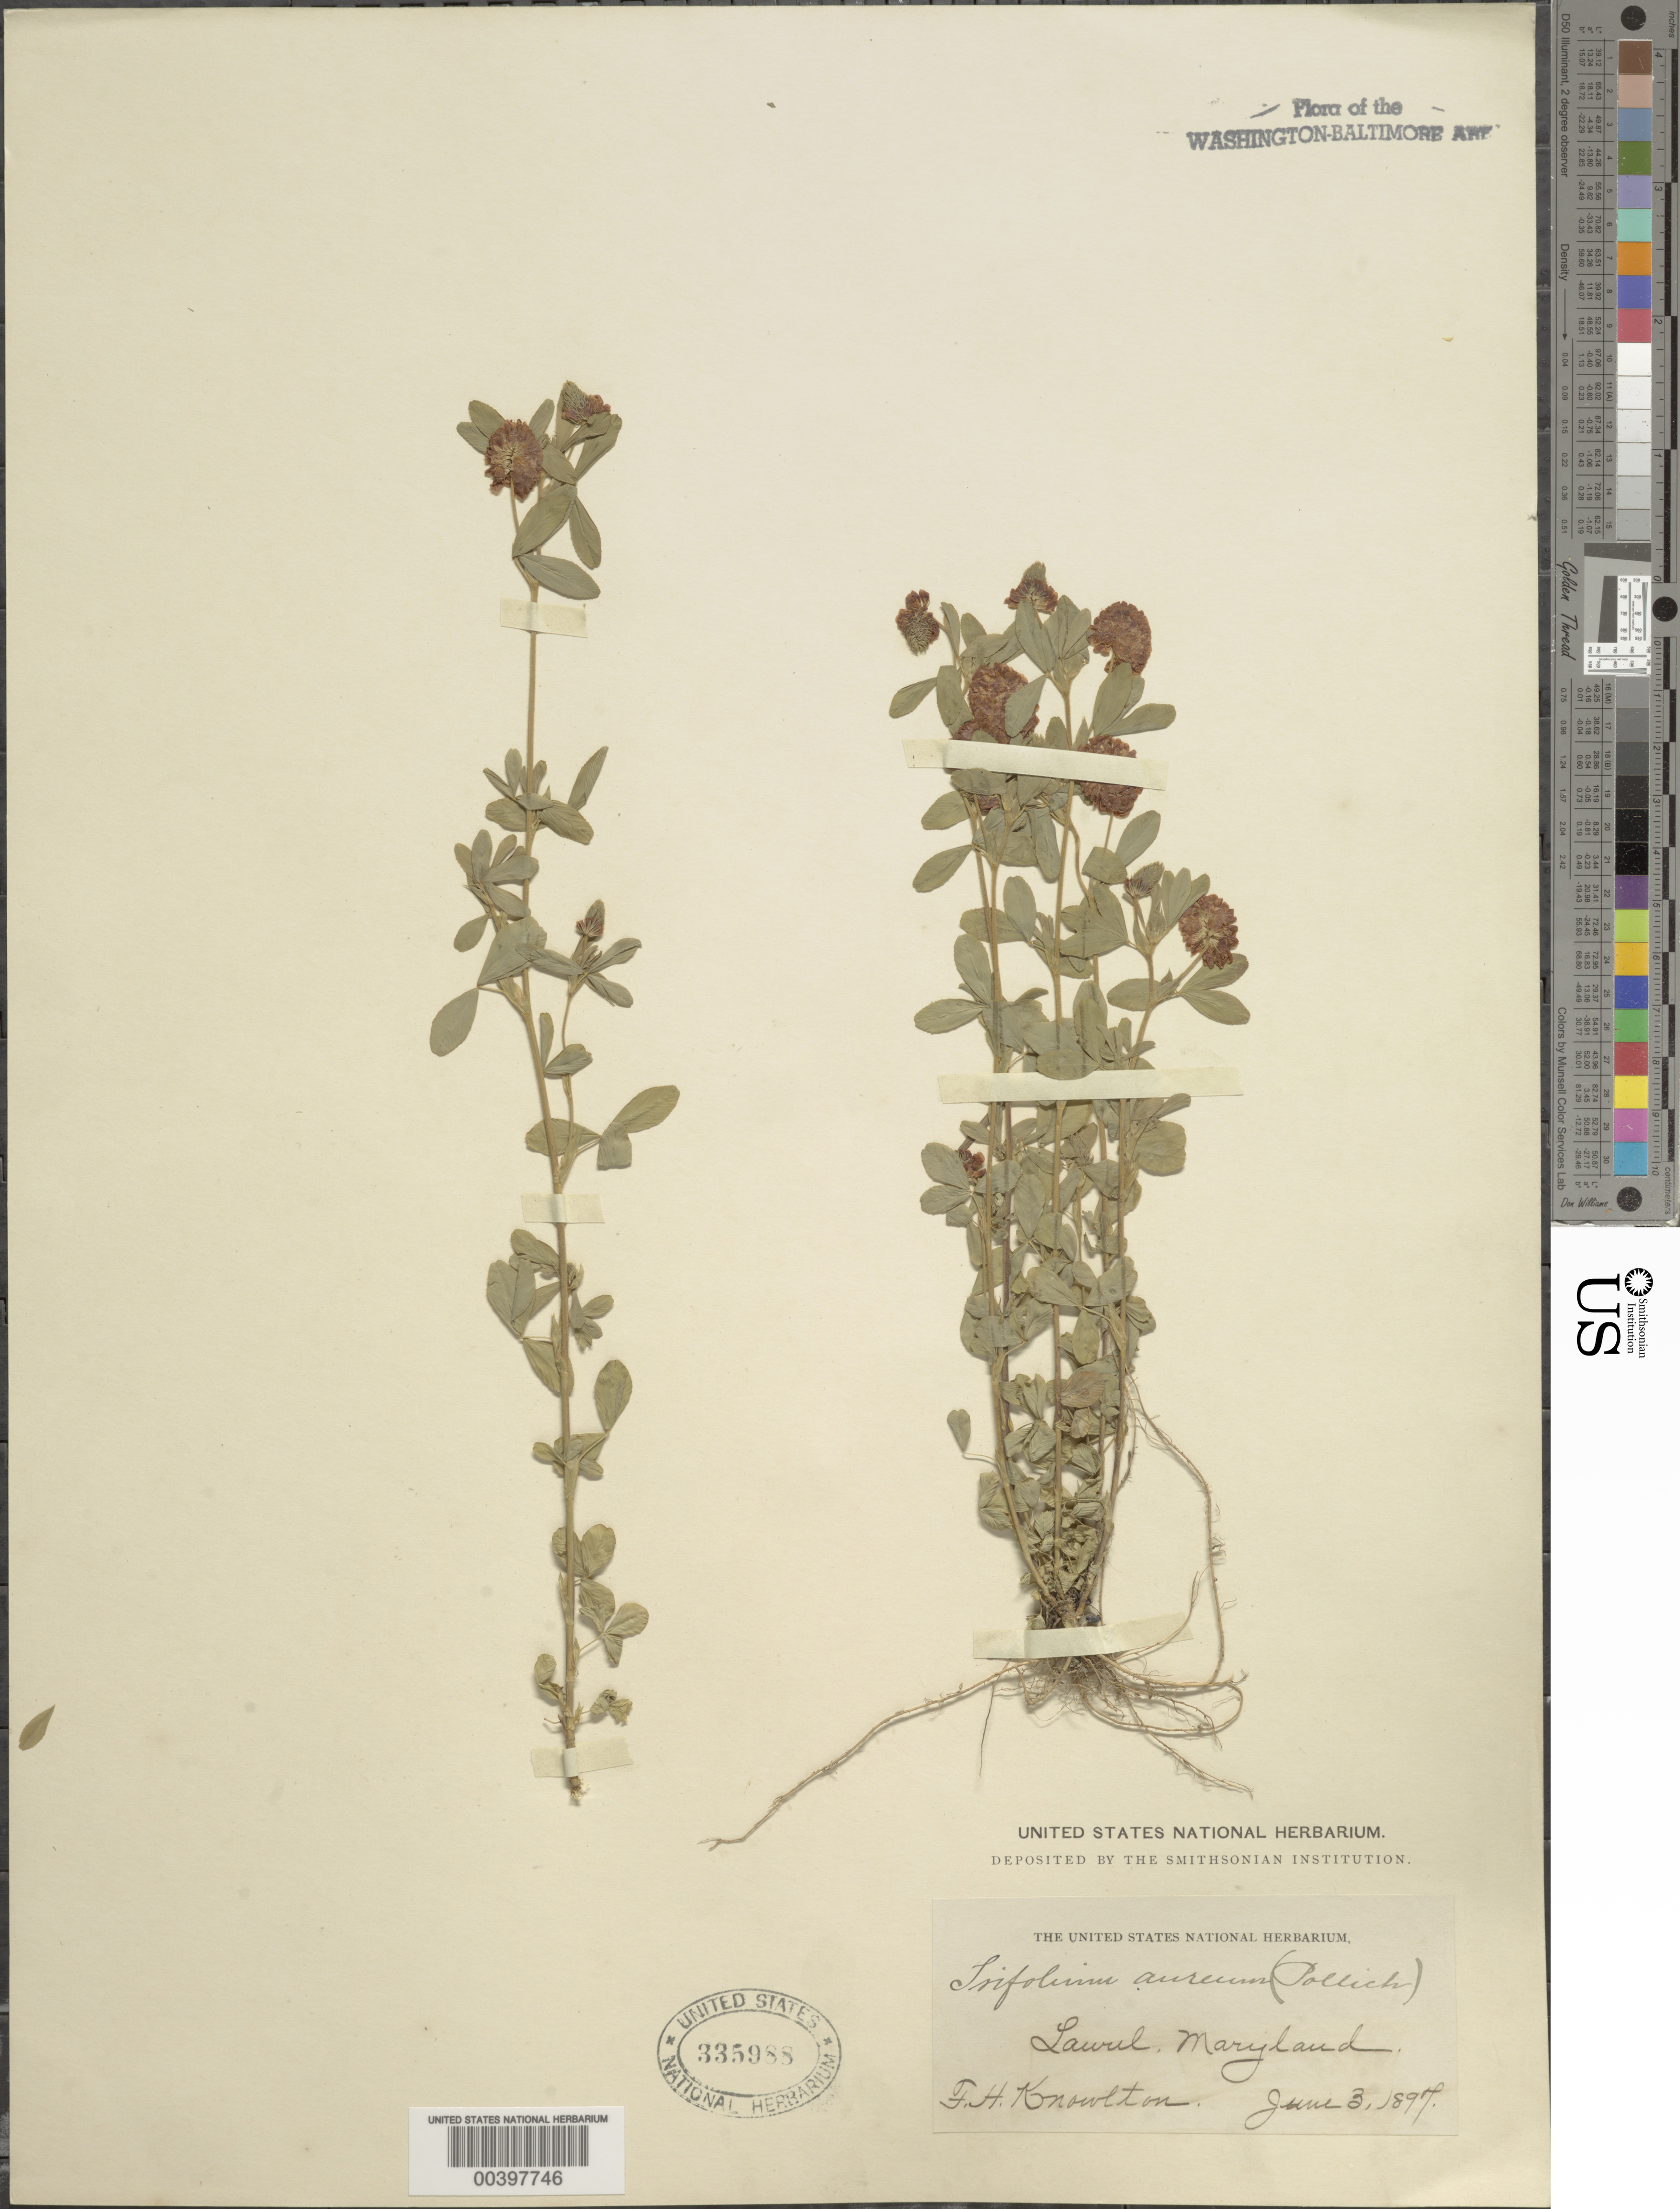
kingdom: Plantae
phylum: Tracheophyta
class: Magnoliopsida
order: Fabales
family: Fabaceae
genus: Trifolium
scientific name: Trifolium aureum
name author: Pollich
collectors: F. H. Knowlton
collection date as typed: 03 Jun 1897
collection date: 1897-06-03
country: United States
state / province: Maryland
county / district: Prince George's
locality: Laurel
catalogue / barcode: US 335988